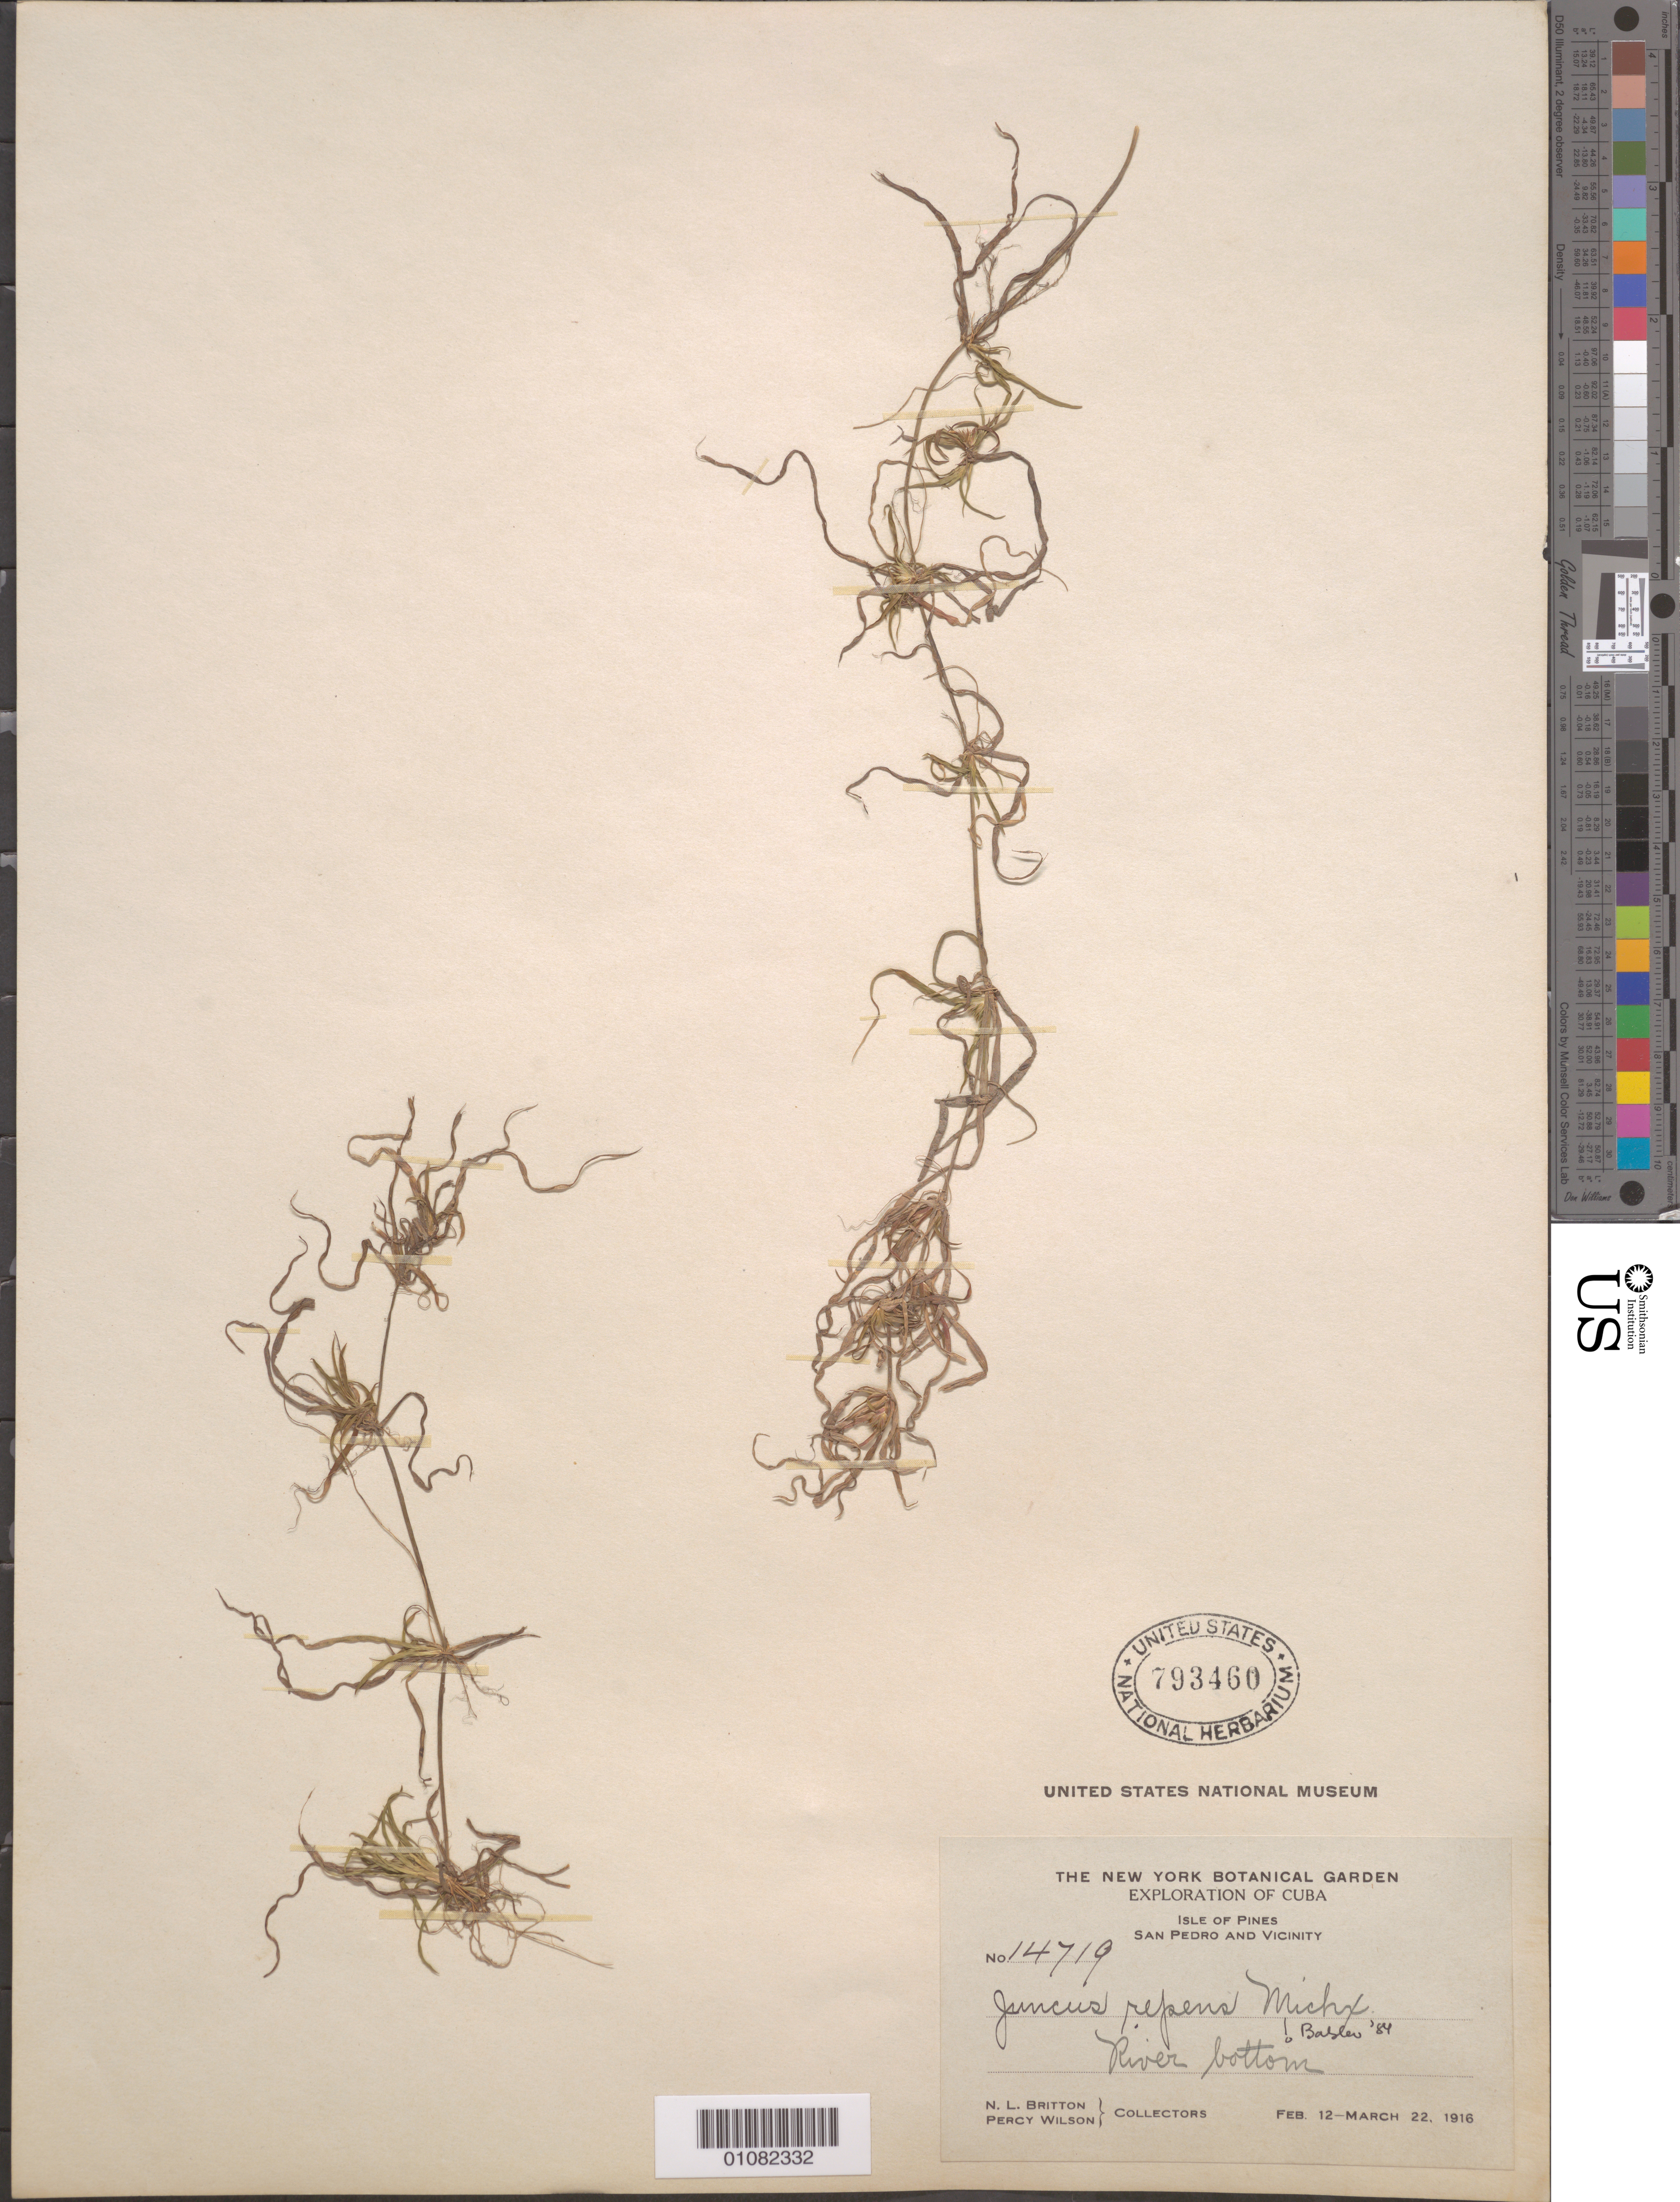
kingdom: Plantae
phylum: Tracheophyta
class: Liliopsida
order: Poales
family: Juncaceae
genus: Juncus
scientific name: Juncus repens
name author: Michx.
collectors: N. Britton, E. G. Britton & P. Wilson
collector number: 14719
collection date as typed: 12 Feb 1916 to 22 Mar 1916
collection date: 1916-02-12/1916-03-22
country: Cuba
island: Isla de la Juventud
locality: San Pedro and vicinity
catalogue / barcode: US 793460